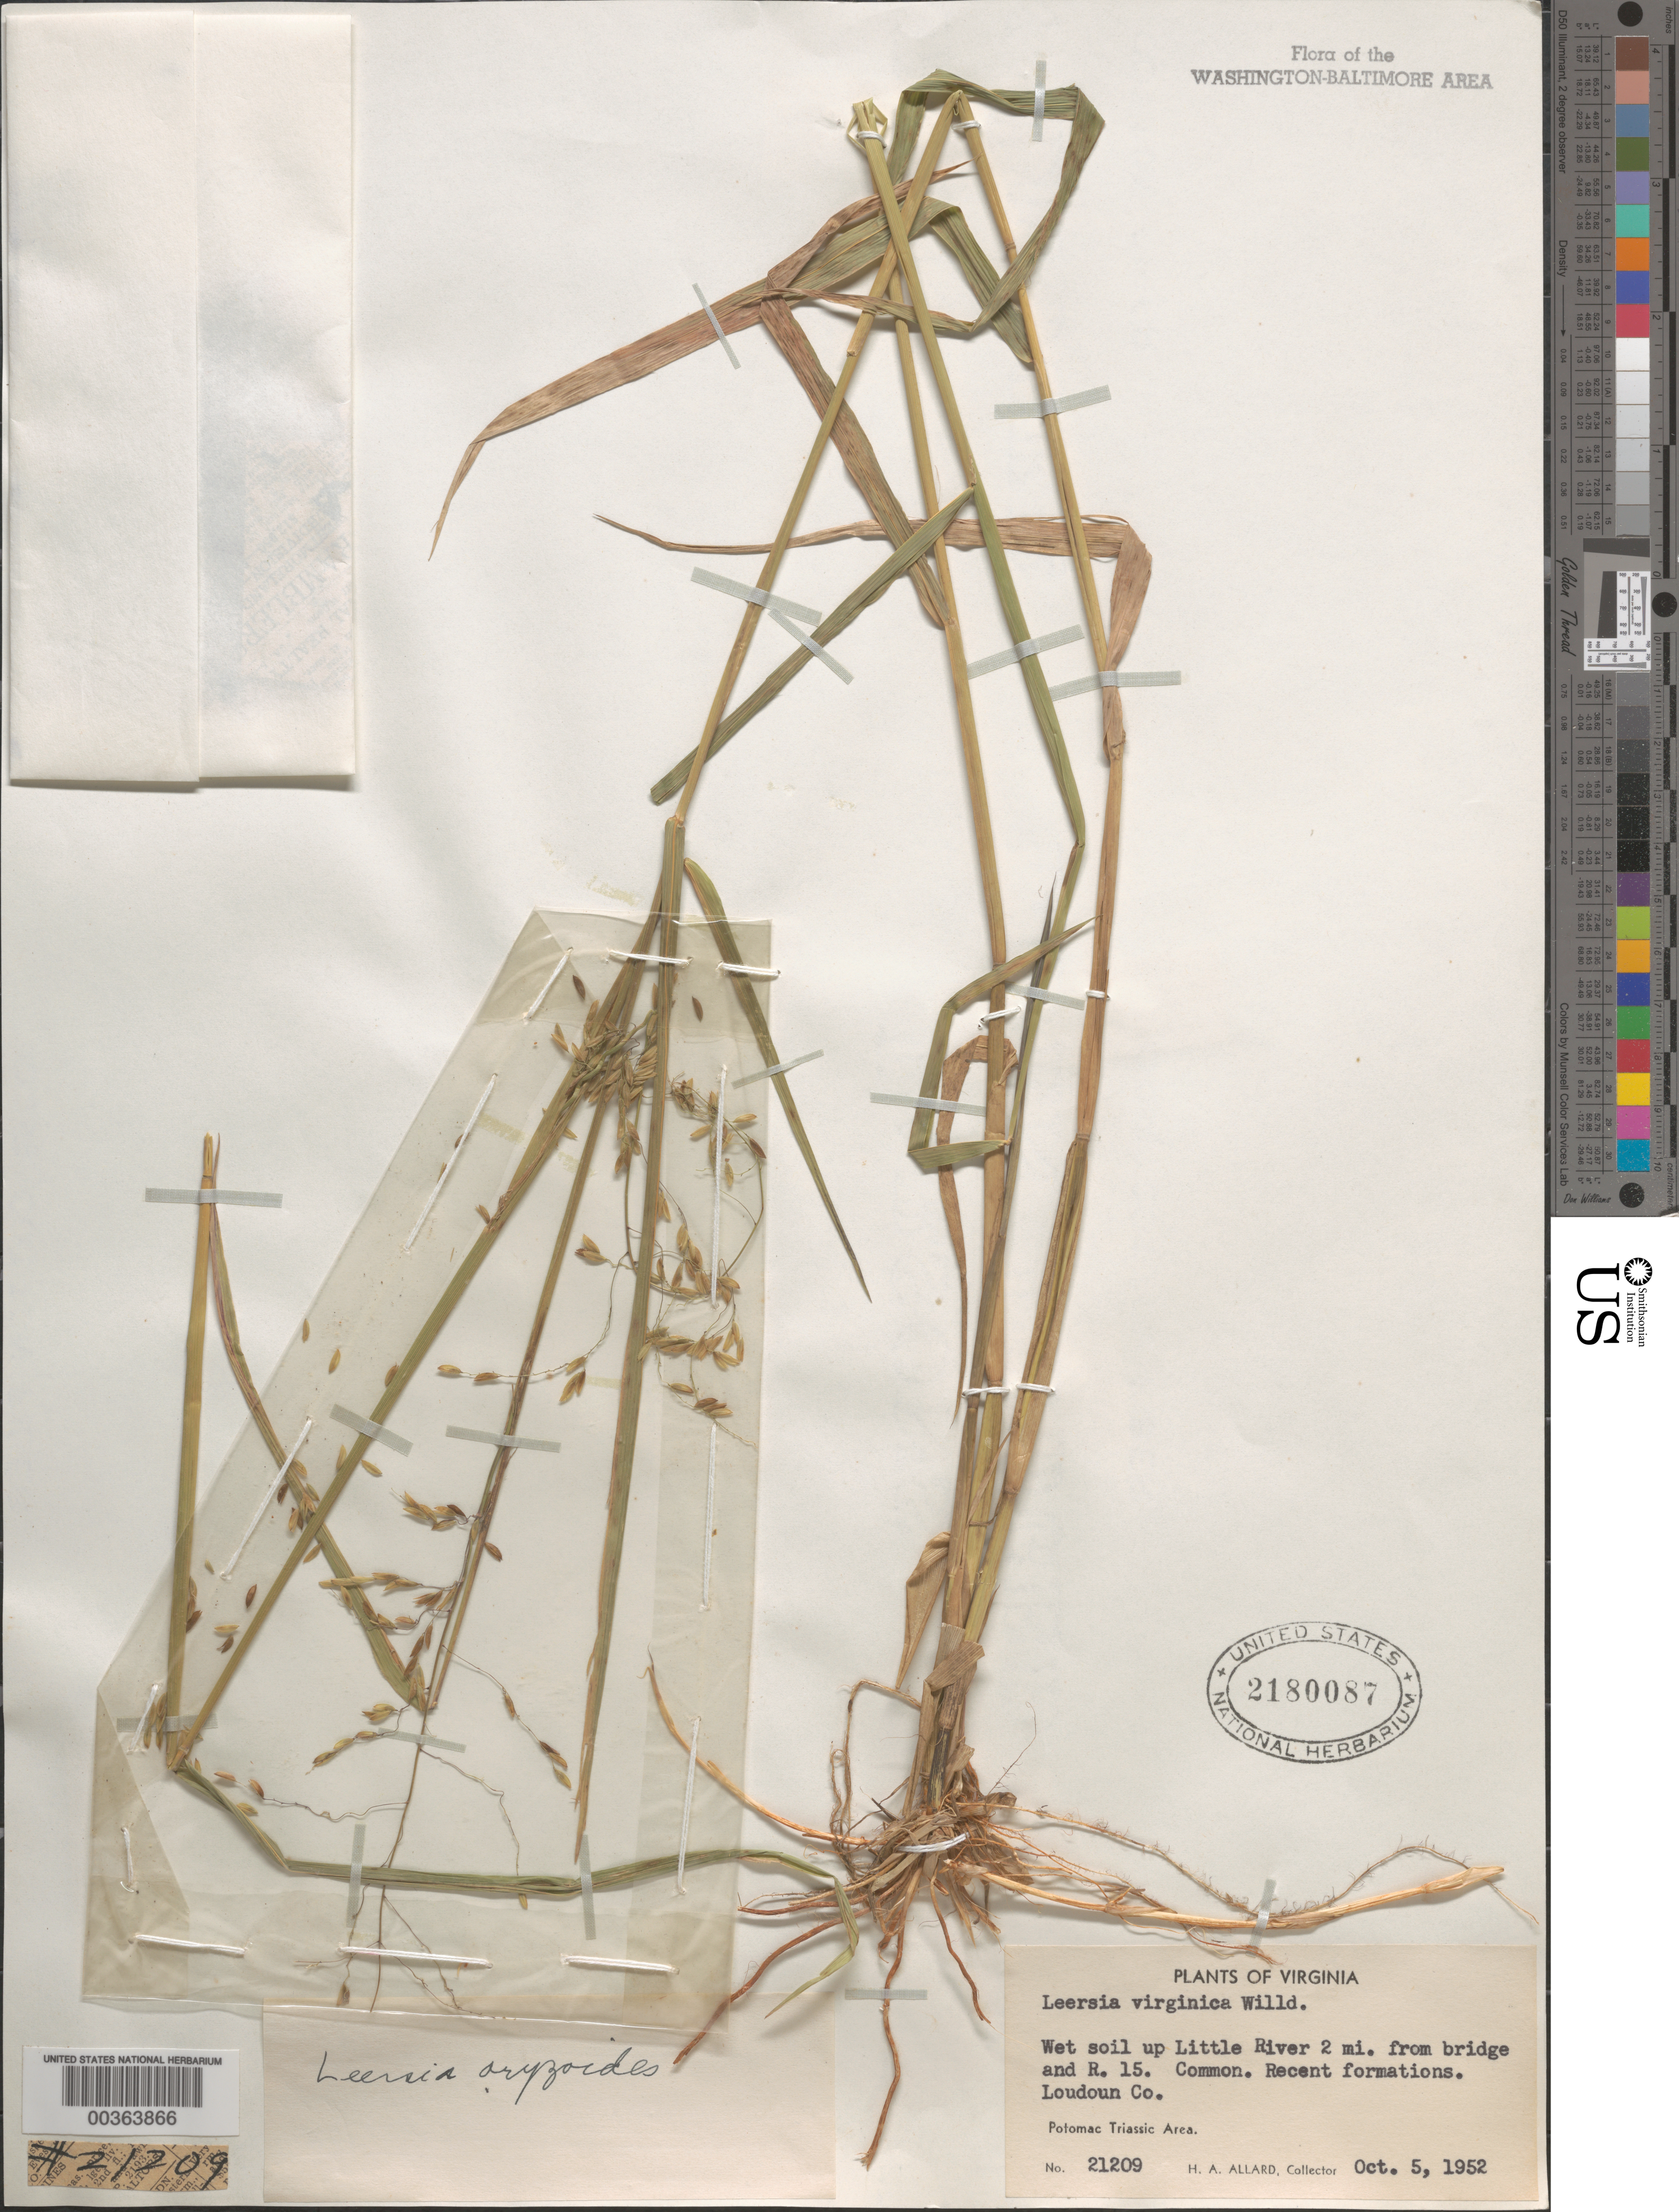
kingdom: Plantae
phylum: Tracheophyta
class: Liliopsida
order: Poales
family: Poaceae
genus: Leersia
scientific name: Leersia virginica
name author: Willd.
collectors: H. A. Allard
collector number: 21209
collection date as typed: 05 Oct 1952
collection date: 1952-10-05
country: United States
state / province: Virginia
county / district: Loudoun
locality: Upstream from Route 15 on Little River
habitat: Wet soil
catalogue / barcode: US 2180087